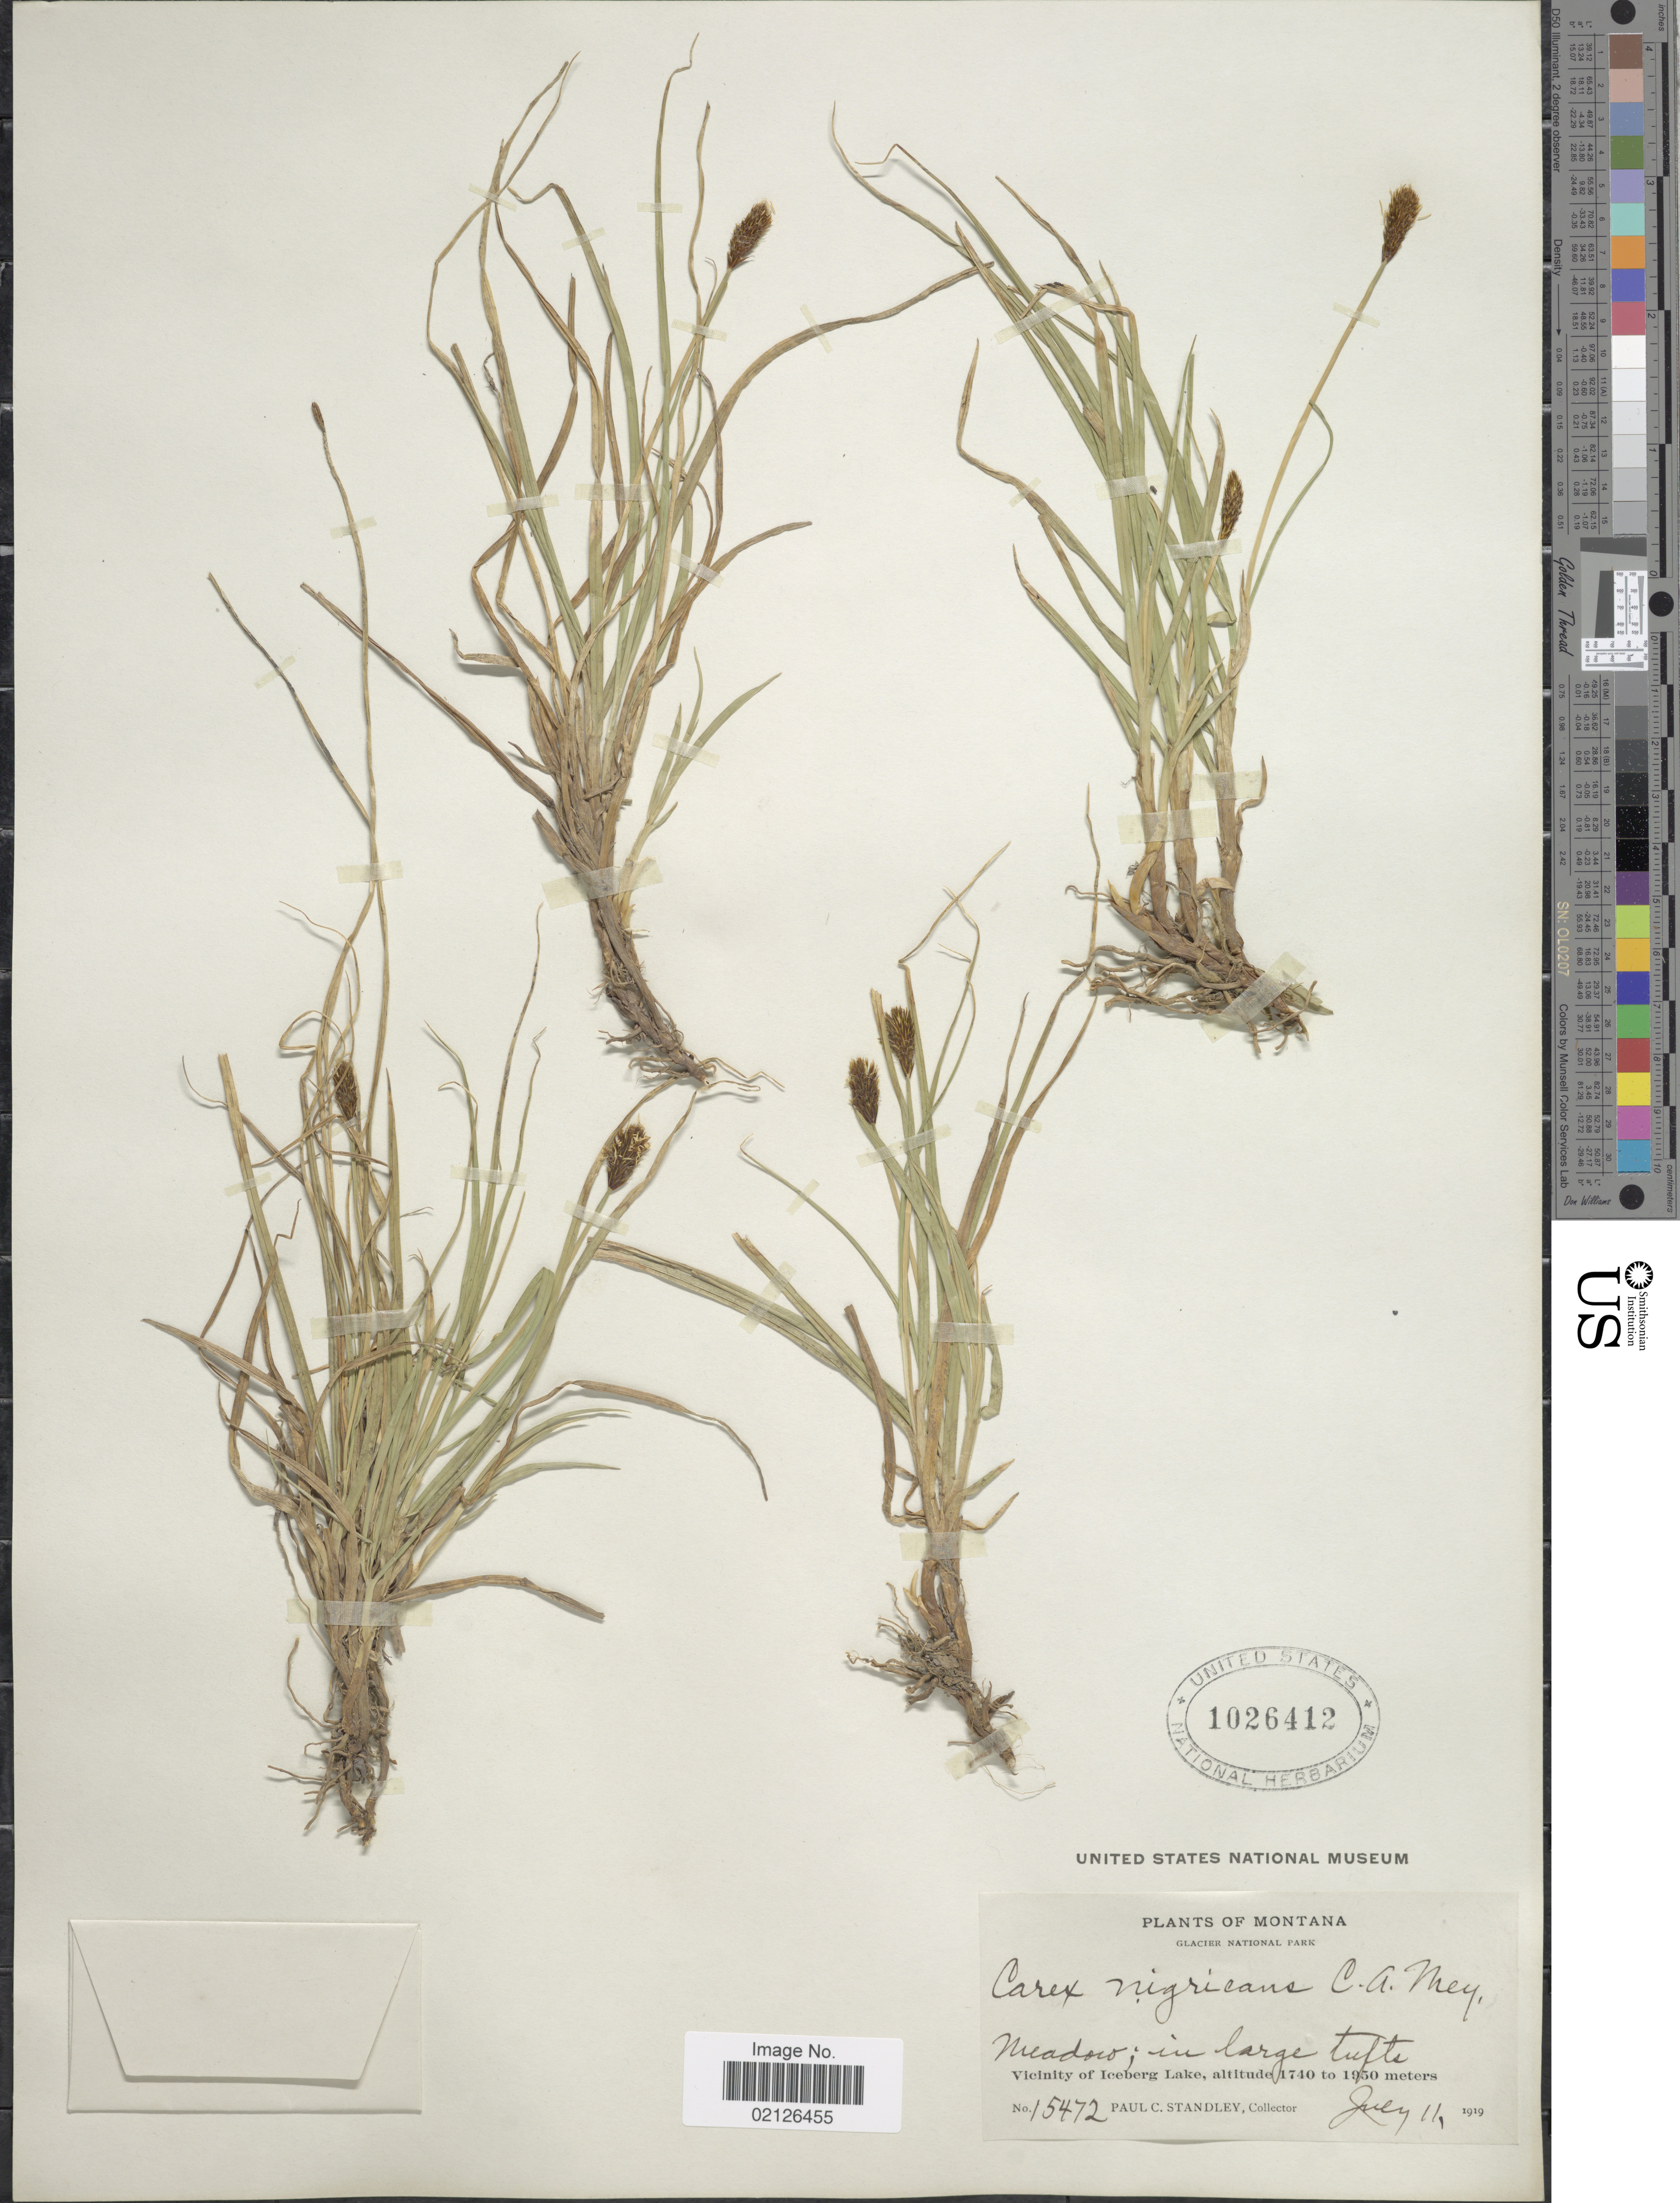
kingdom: Plantae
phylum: Tracheophyta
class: Liliopsida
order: Poales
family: Cyperaceae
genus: Carex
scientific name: Carex nigricans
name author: C.A. Mey.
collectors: P. C. Standley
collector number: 15472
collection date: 1919-07-11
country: United States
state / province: Montana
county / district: Glacier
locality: Glacier National Park, Meadow; in large tufts, Vicinity of Iceberg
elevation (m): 1740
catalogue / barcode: US 1026412